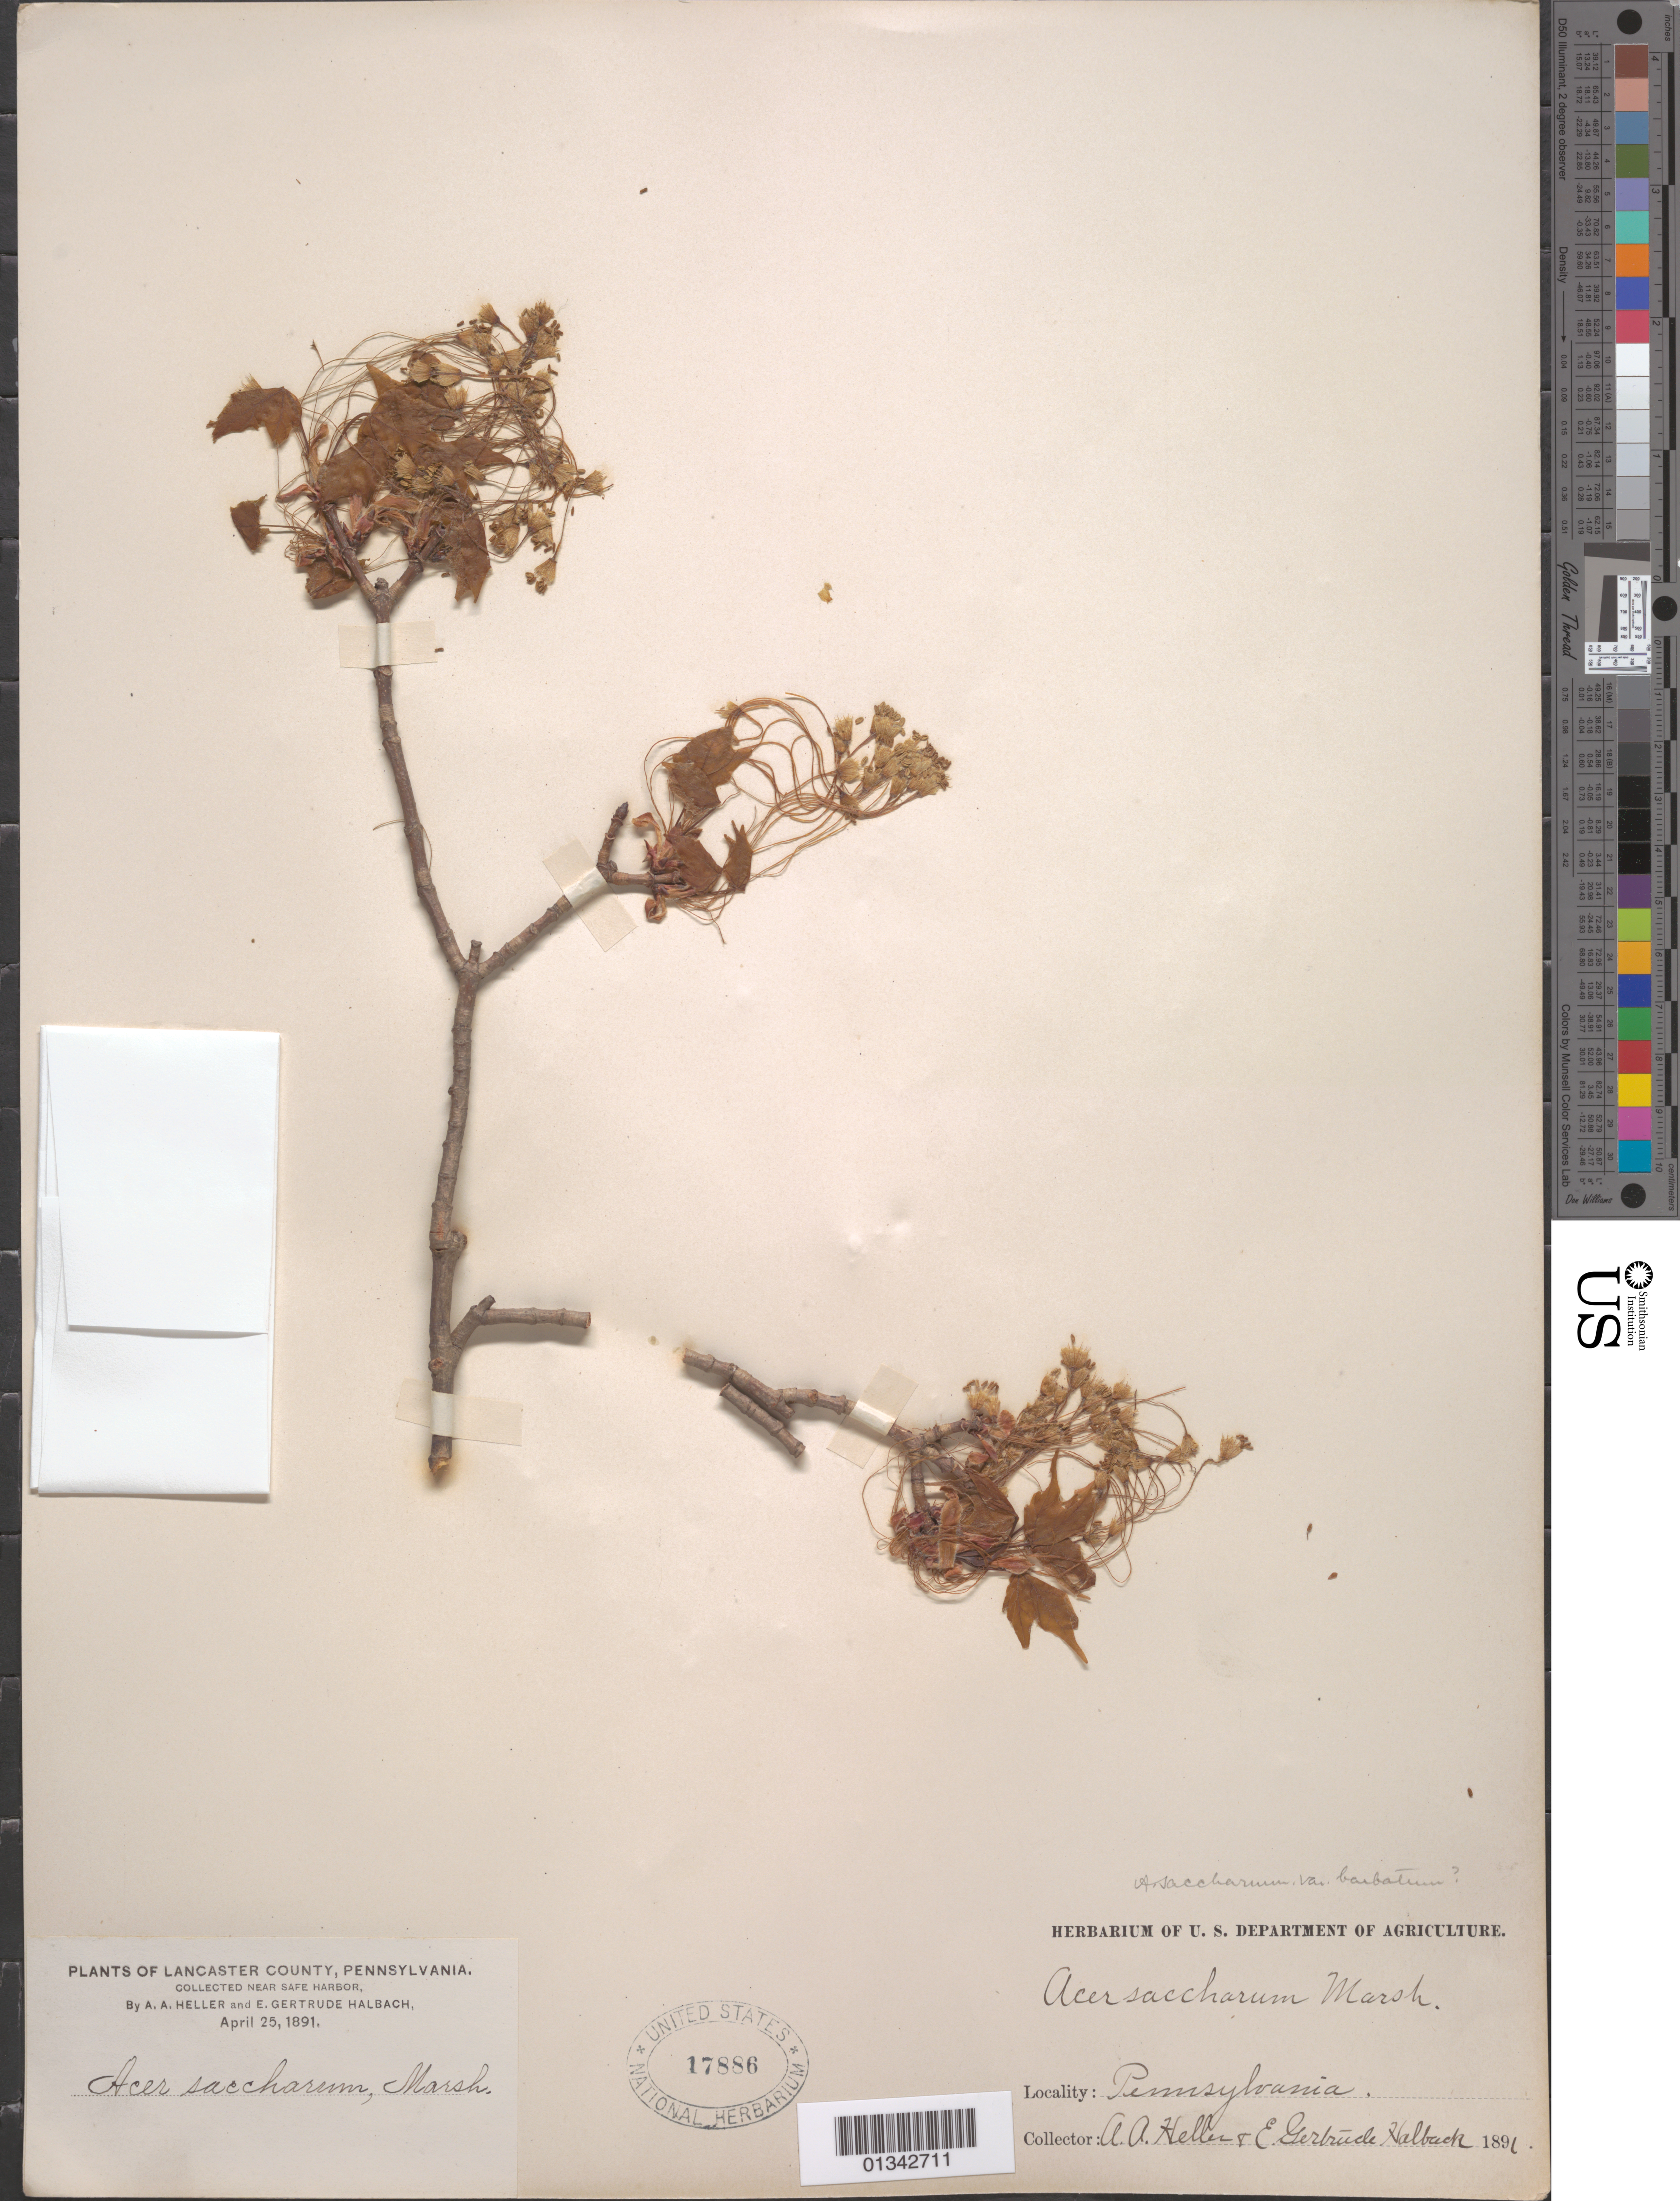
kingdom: Plantae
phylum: Tracheophyta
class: Magnoliopsida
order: Sapindales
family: Sapindaceae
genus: Acer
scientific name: Acer saccharum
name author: Marshall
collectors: A. A. Heller & E. G. Halbach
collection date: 1891-04-25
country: United States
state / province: Pennsylvania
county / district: Lancaster County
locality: Lancaster County, near Safe Harbor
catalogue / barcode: US 17886